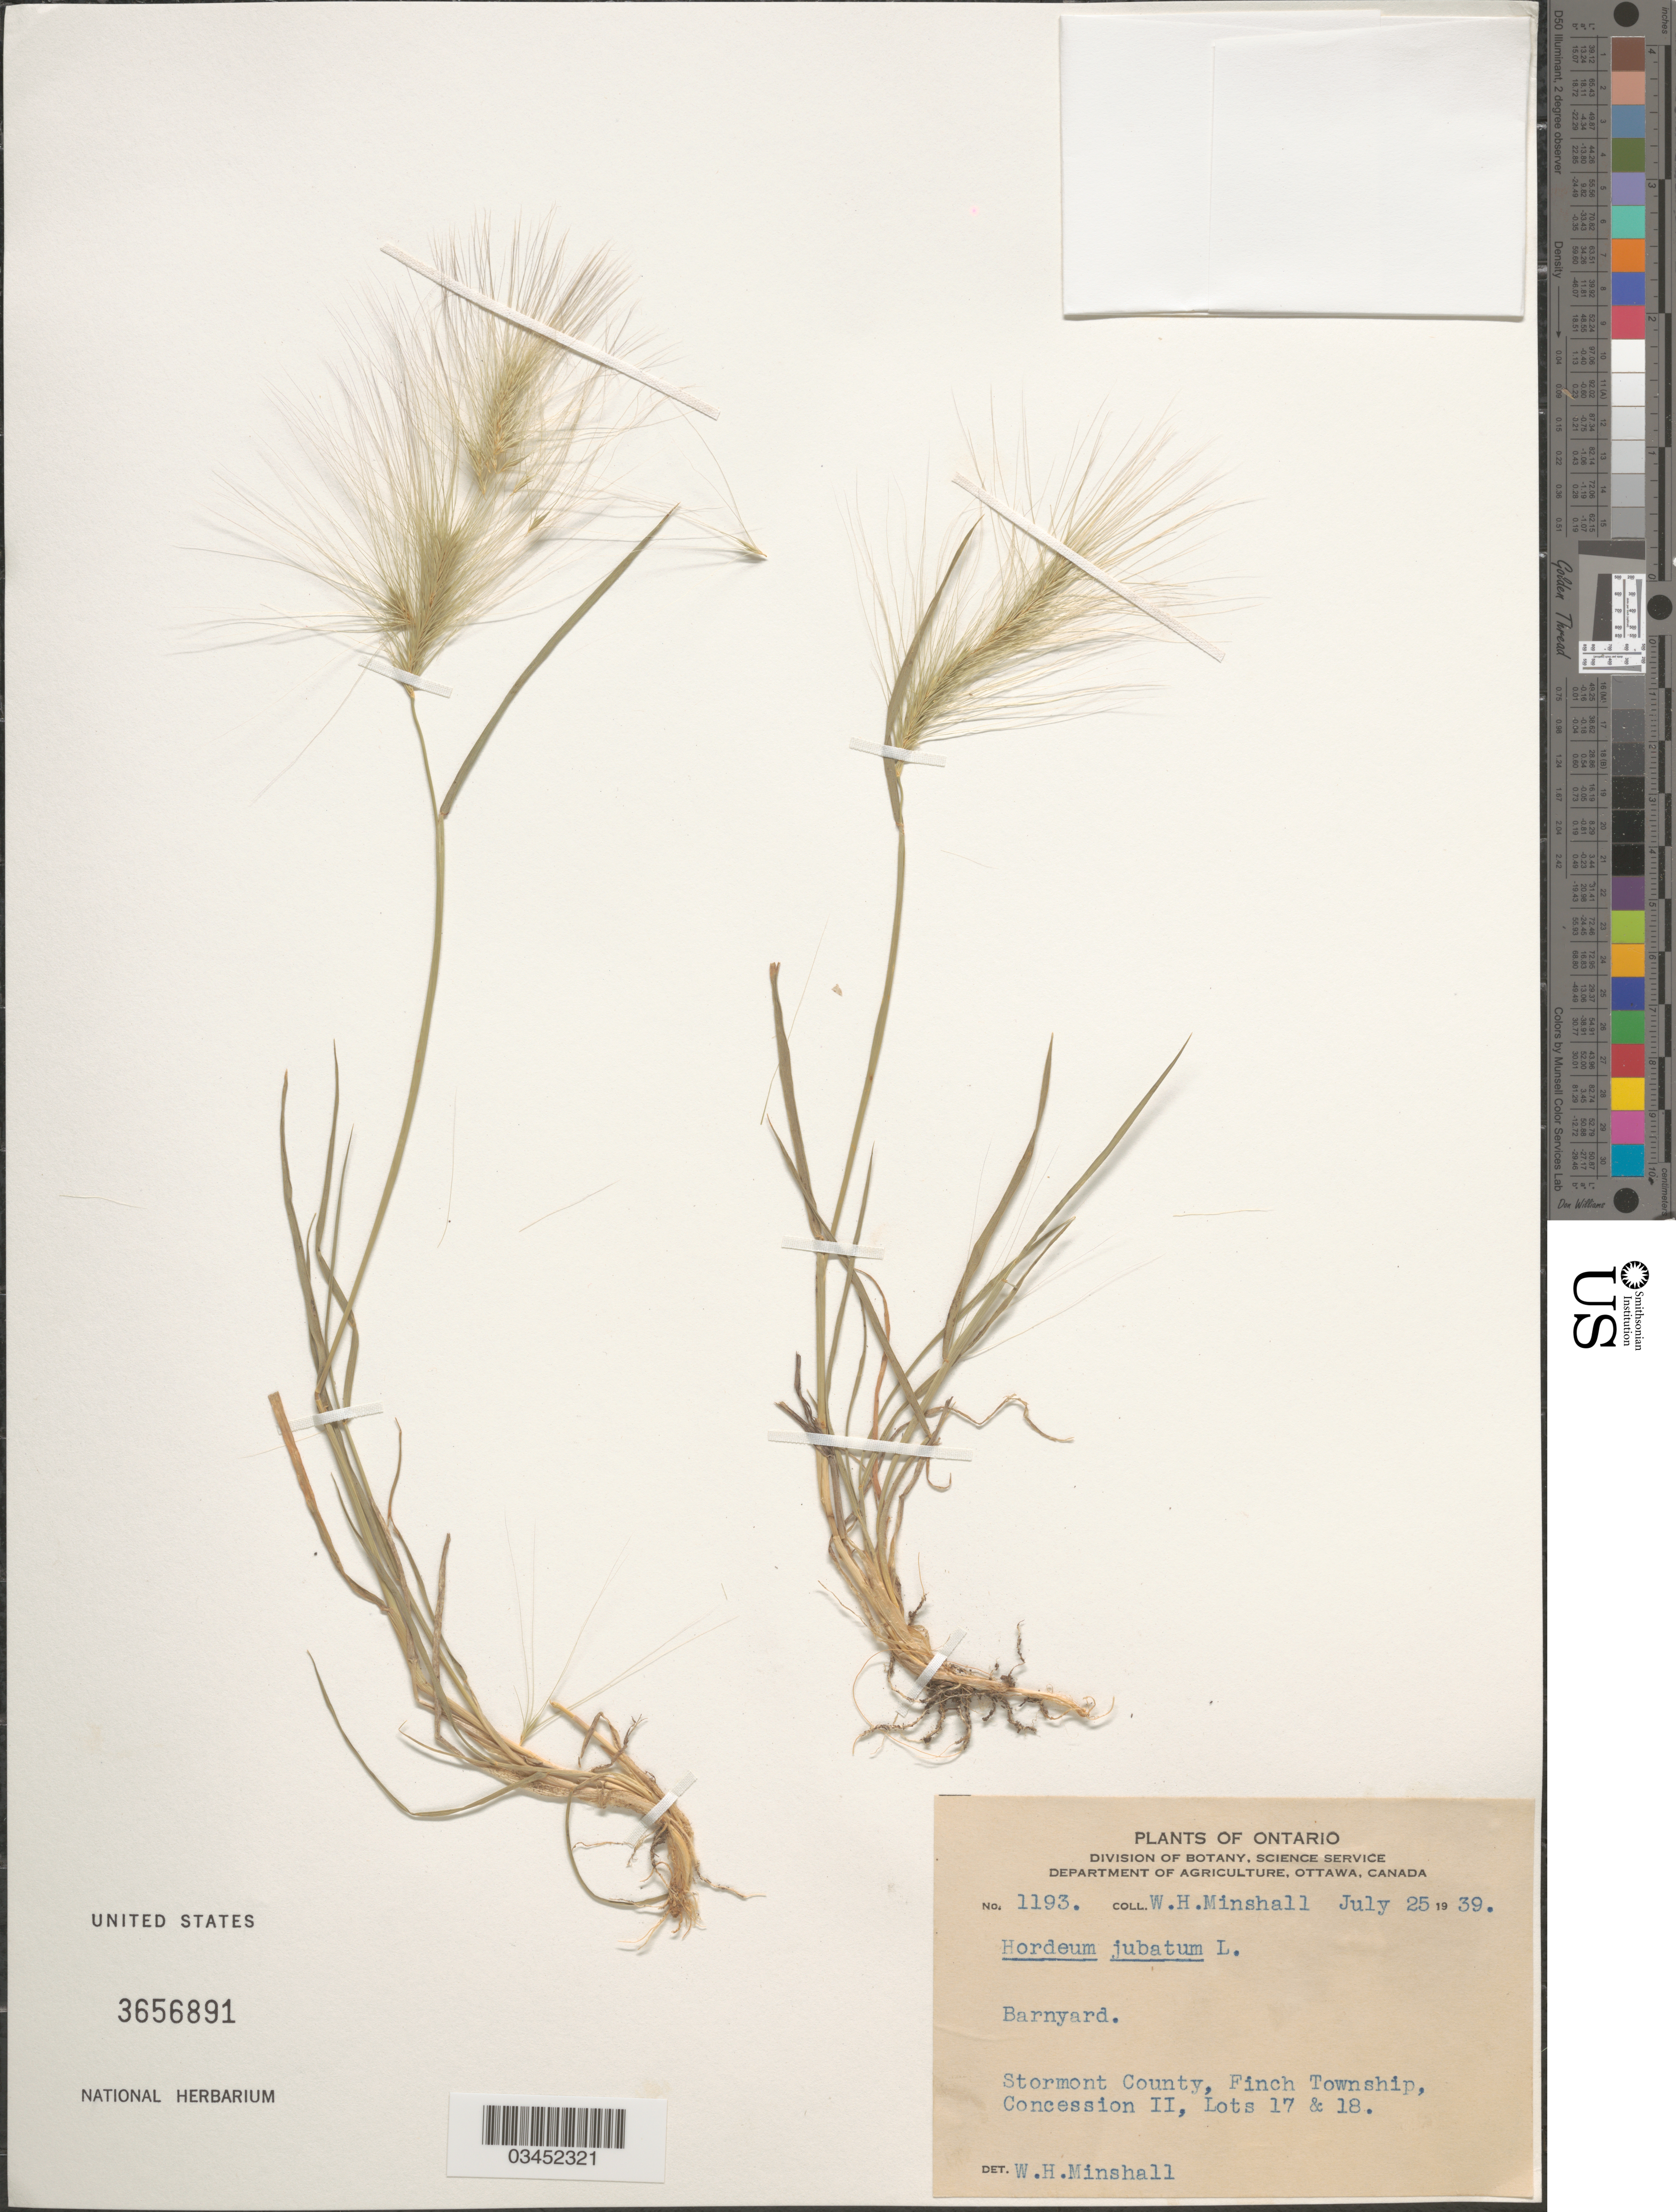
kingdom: Plantae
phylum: Tracheophyta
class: Liliopsida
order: Poales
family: Poaceae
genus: Hordeum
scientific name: Hordeum jubatum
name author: L.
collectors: W. Minshall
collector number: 1193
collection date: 1939-07-25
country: Canada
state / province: Ontario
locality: Barnyard. Stormont County, Finch Township, Concession II, Lots 17 & 18.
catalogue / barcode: US 3656891